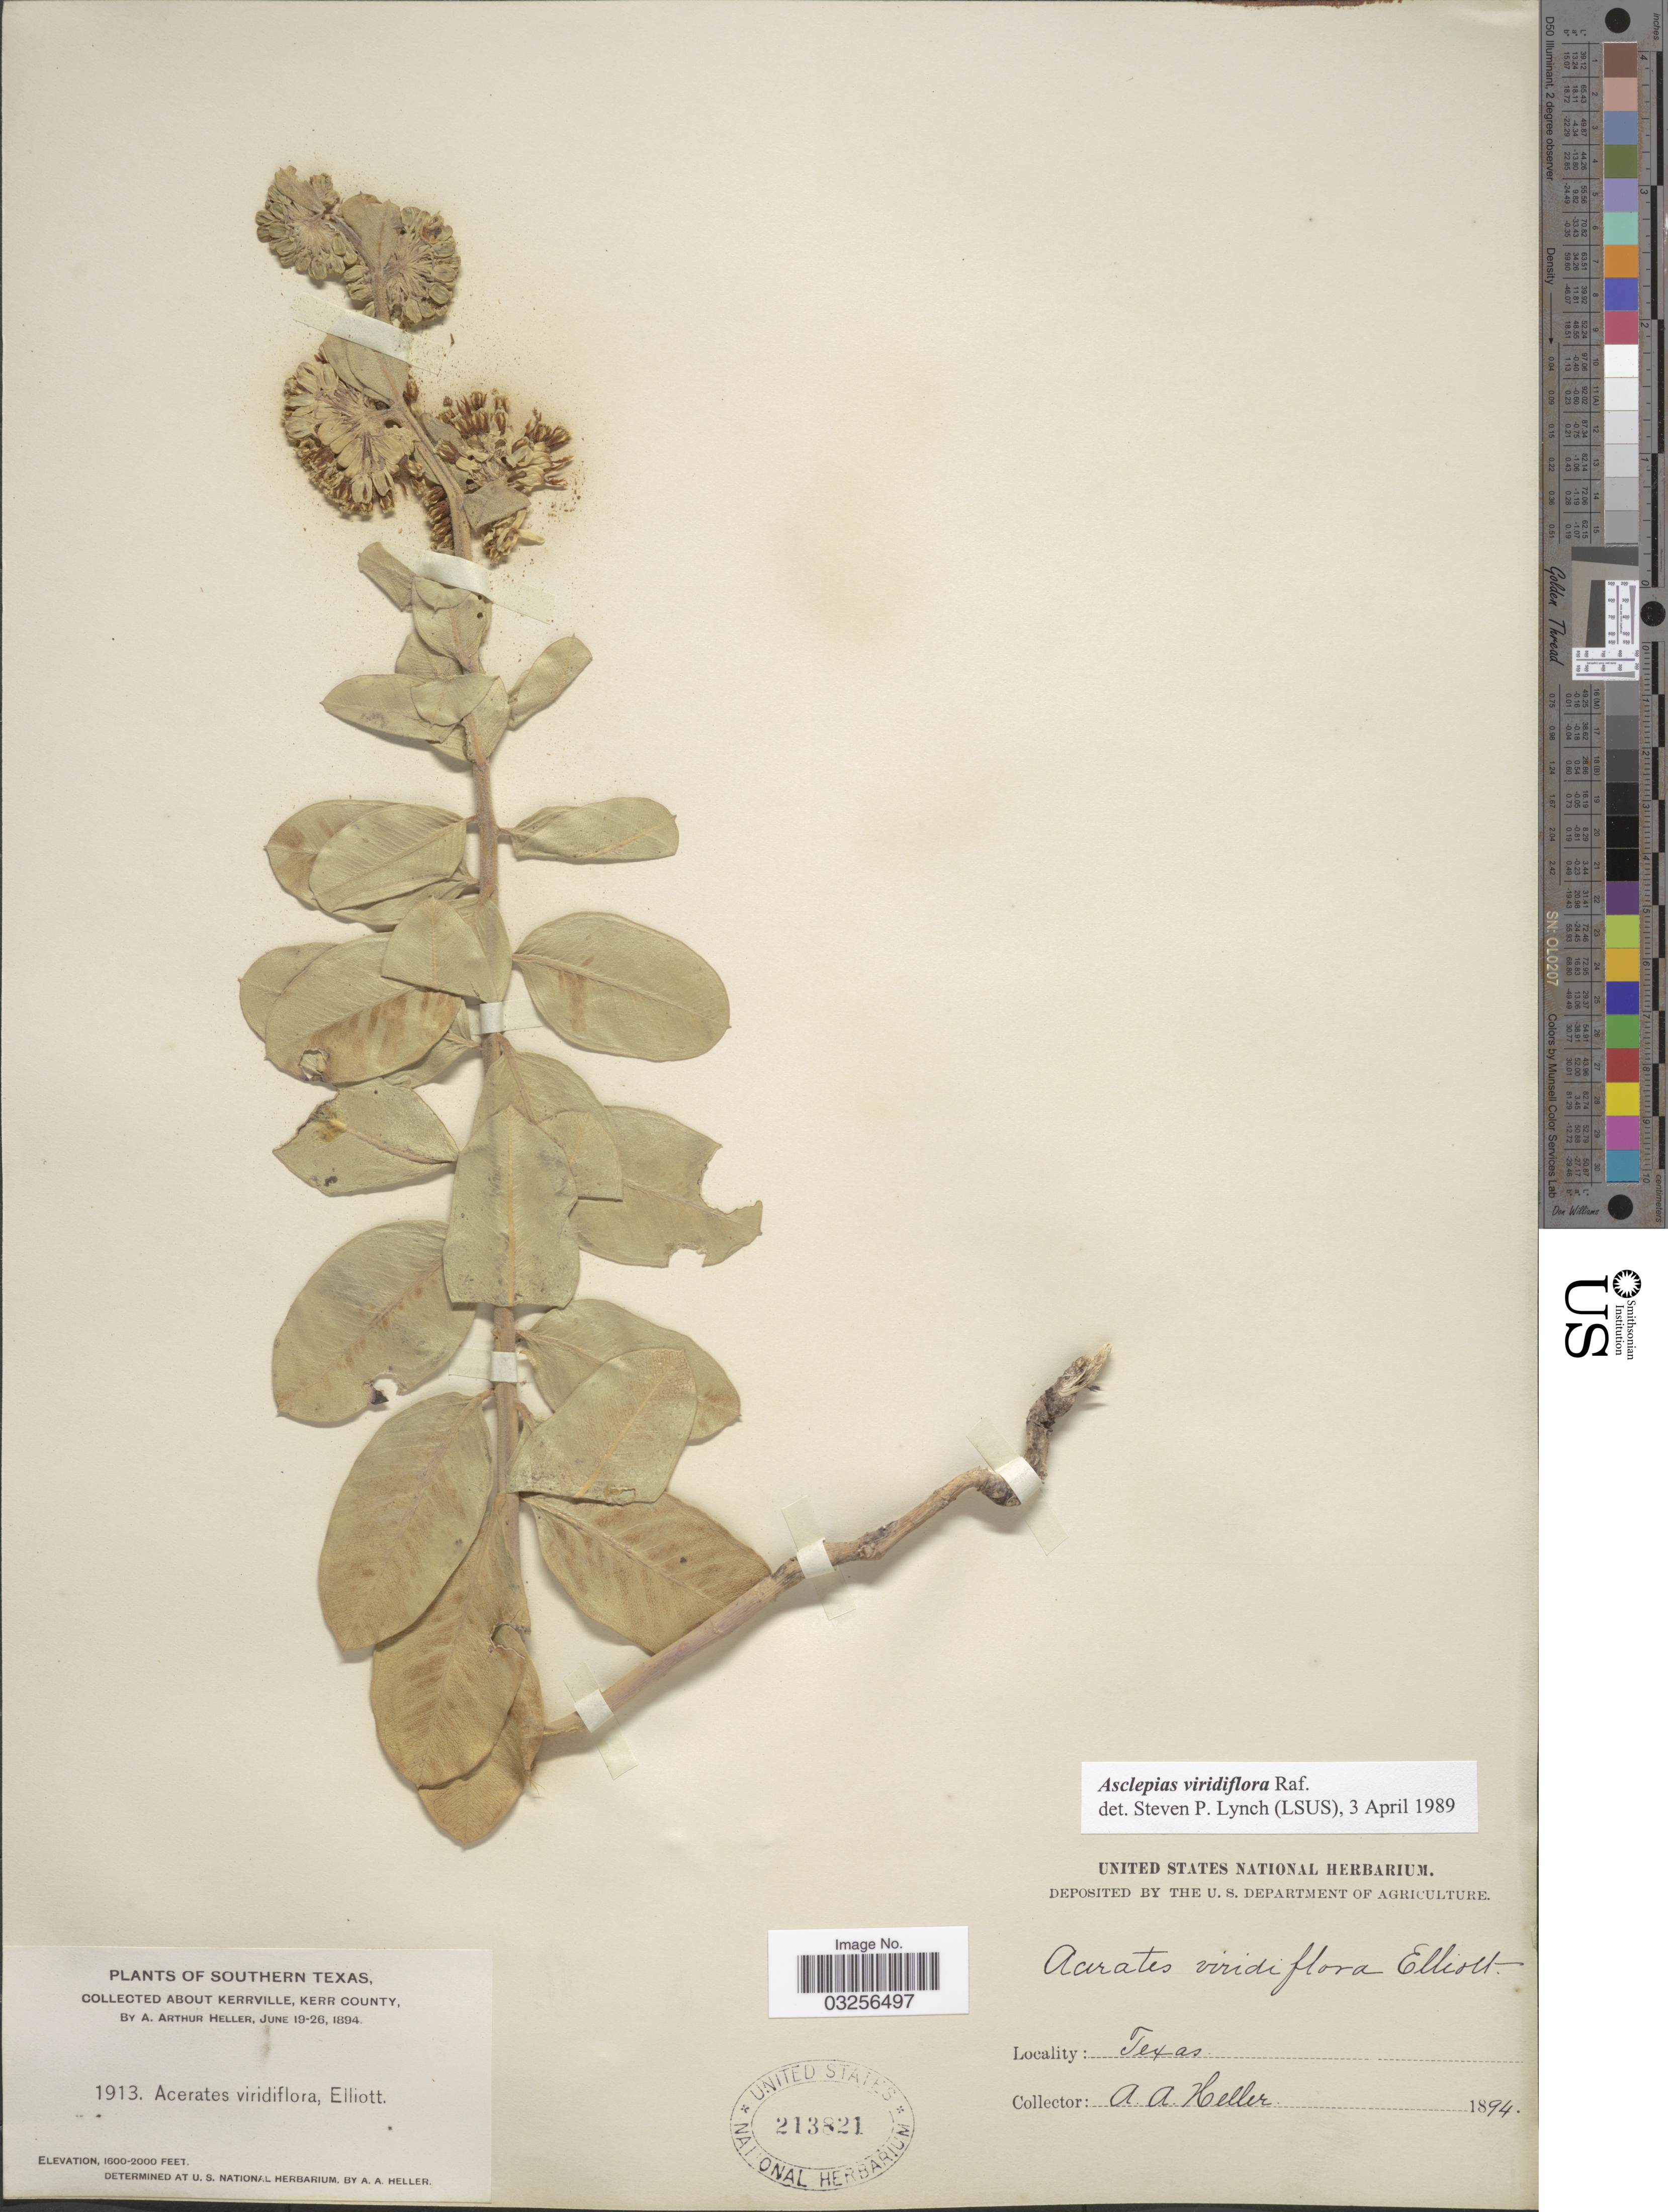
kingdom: Plantae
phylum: Tracheophyta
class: Magnoliopsida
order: Gentianales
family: Apocynaceae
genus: Asclepias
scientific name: Asclepias viridiflora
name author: Raf.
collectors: A. A. Heller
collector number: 1913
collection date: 1894-06-19/1894-06-26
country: United States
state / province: Texas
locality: Southern Texas. About Kerrville, Kerr County.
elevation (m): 488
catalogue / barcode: US 213821